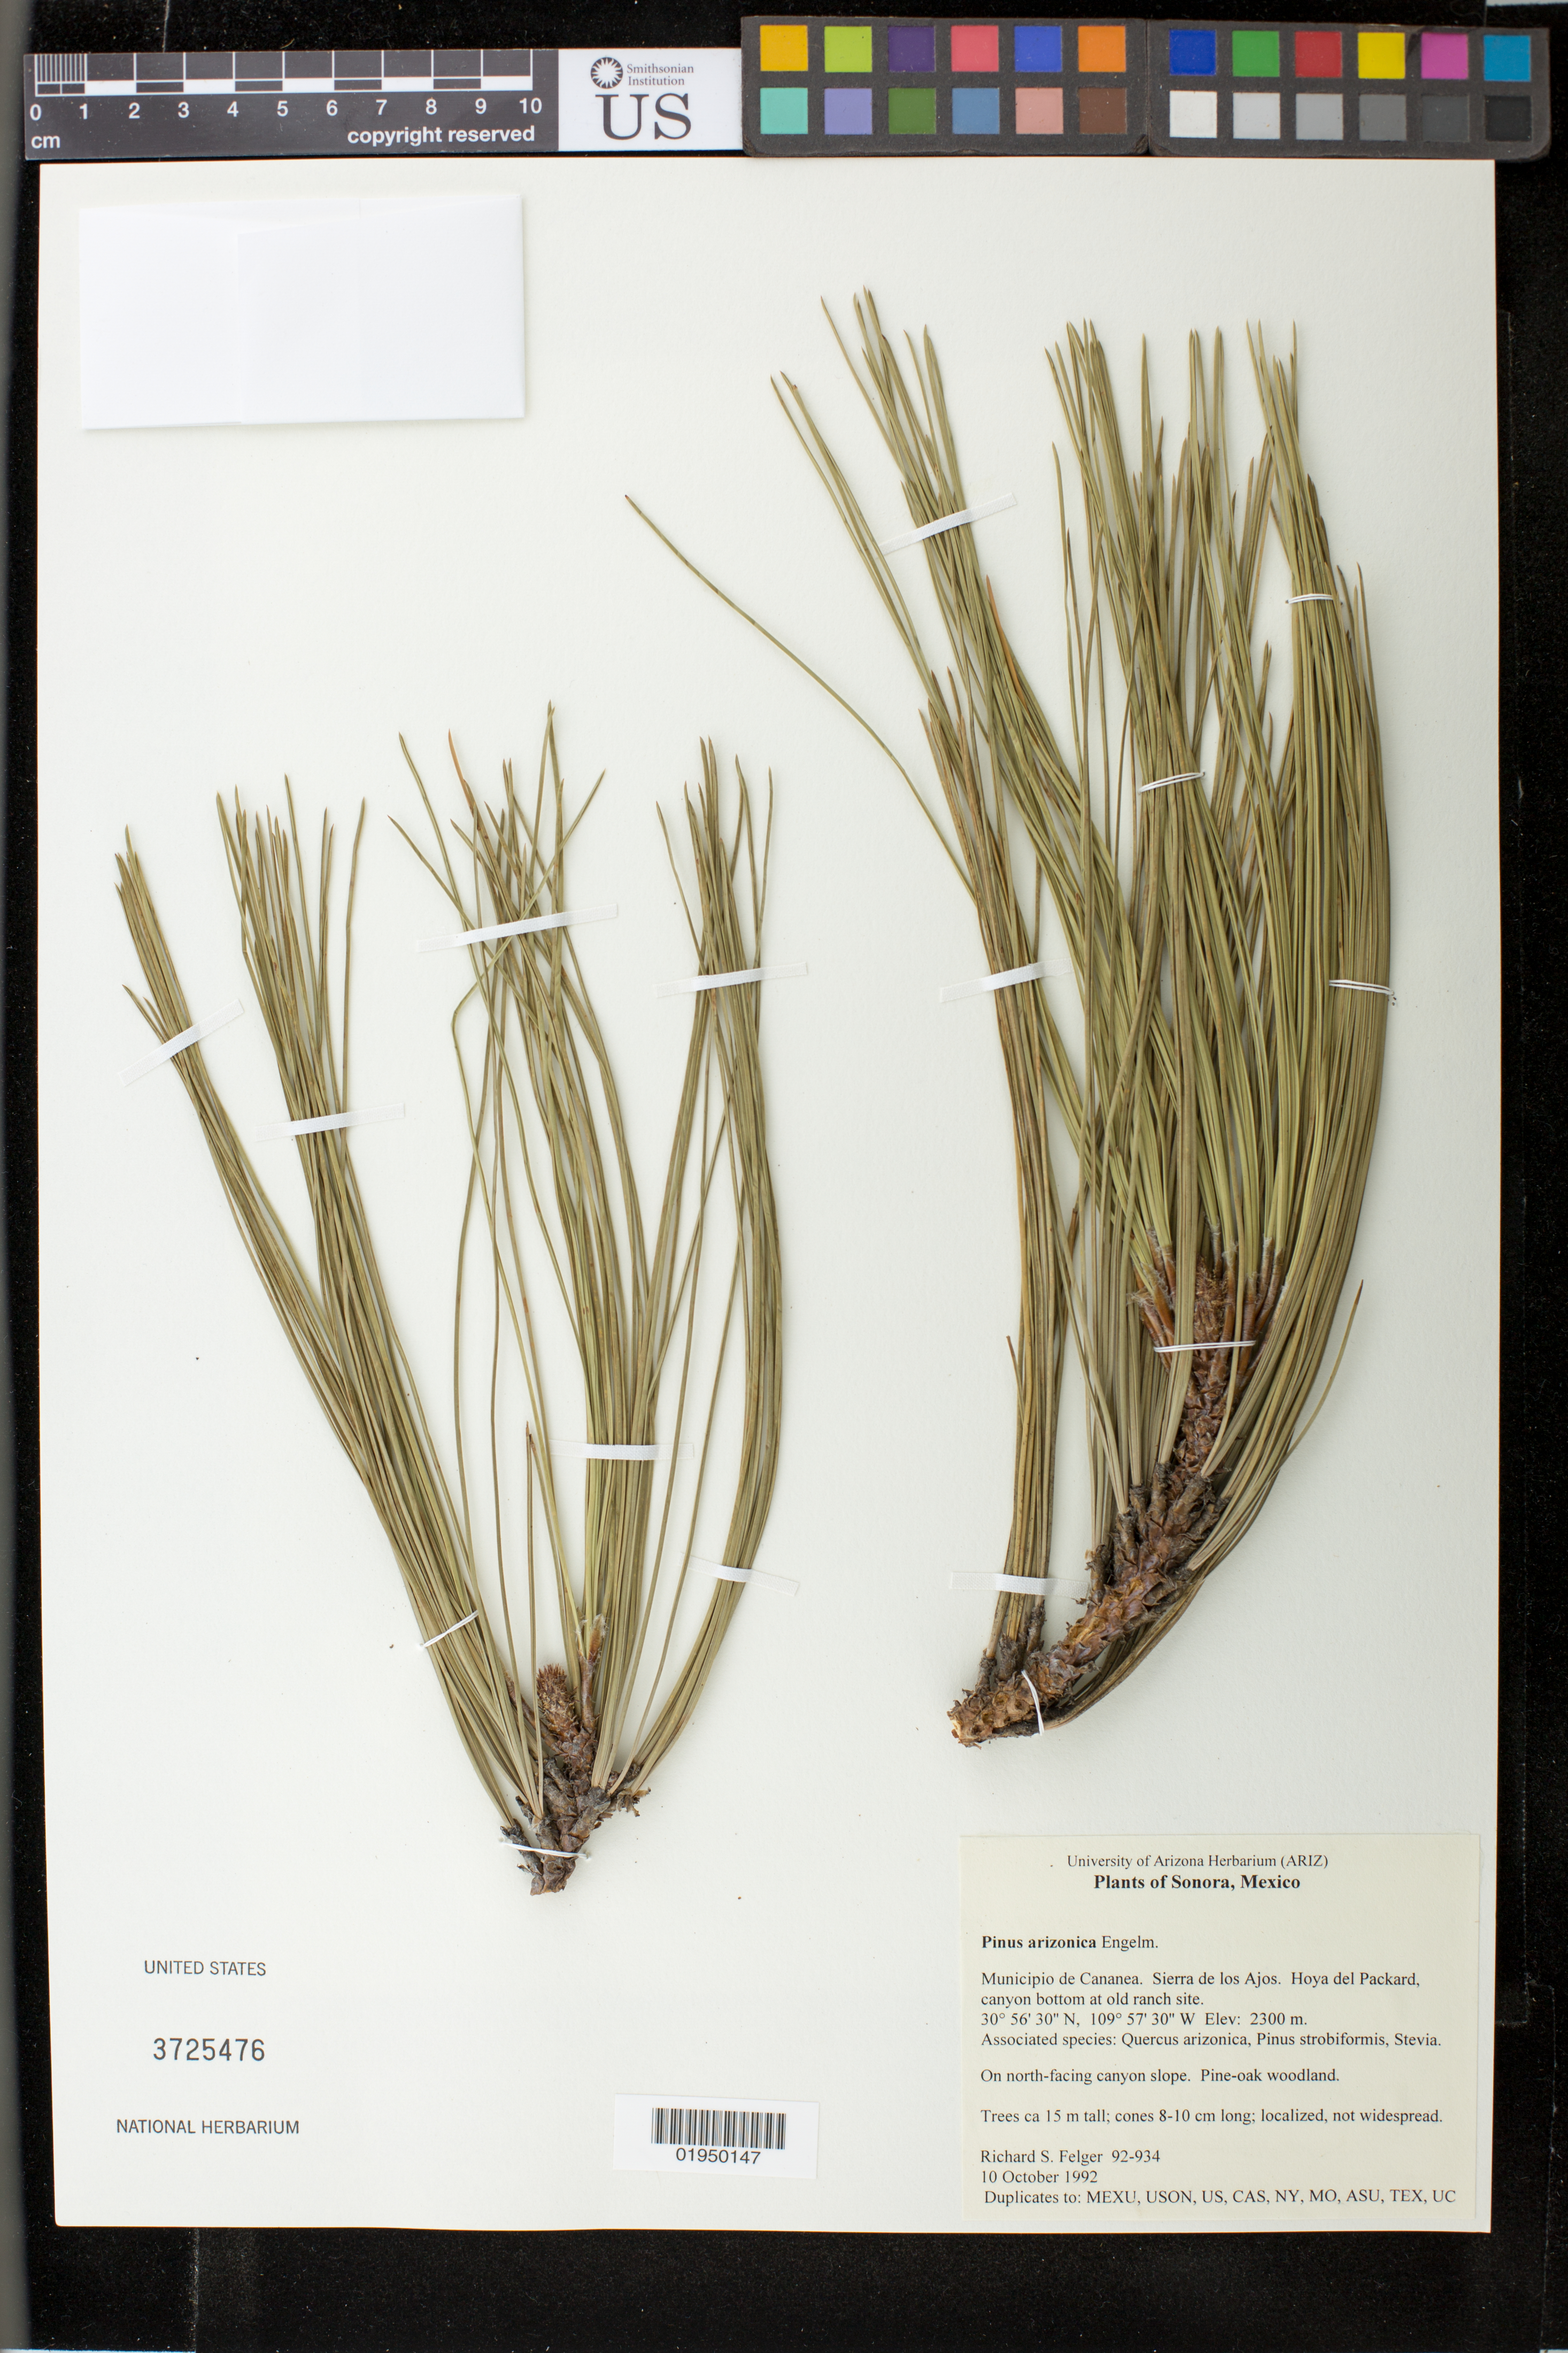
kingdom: Plantae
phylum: Tracheophyta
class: Pinopsida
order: Pinales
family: Pinaceae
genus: Pinus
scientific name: Pinus arizonica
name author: Engelm.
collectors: R. S. Felger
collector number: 92-934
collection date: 1992-10-10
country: Mexico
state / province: Sonora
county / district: Cananea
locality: Sierra de los Ajos. Hoya del Packard, canyon bottom at old ranch site.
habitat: On north-facing canyon slope. Pine oal woodland.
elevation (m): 2300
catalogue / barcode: US 3725476